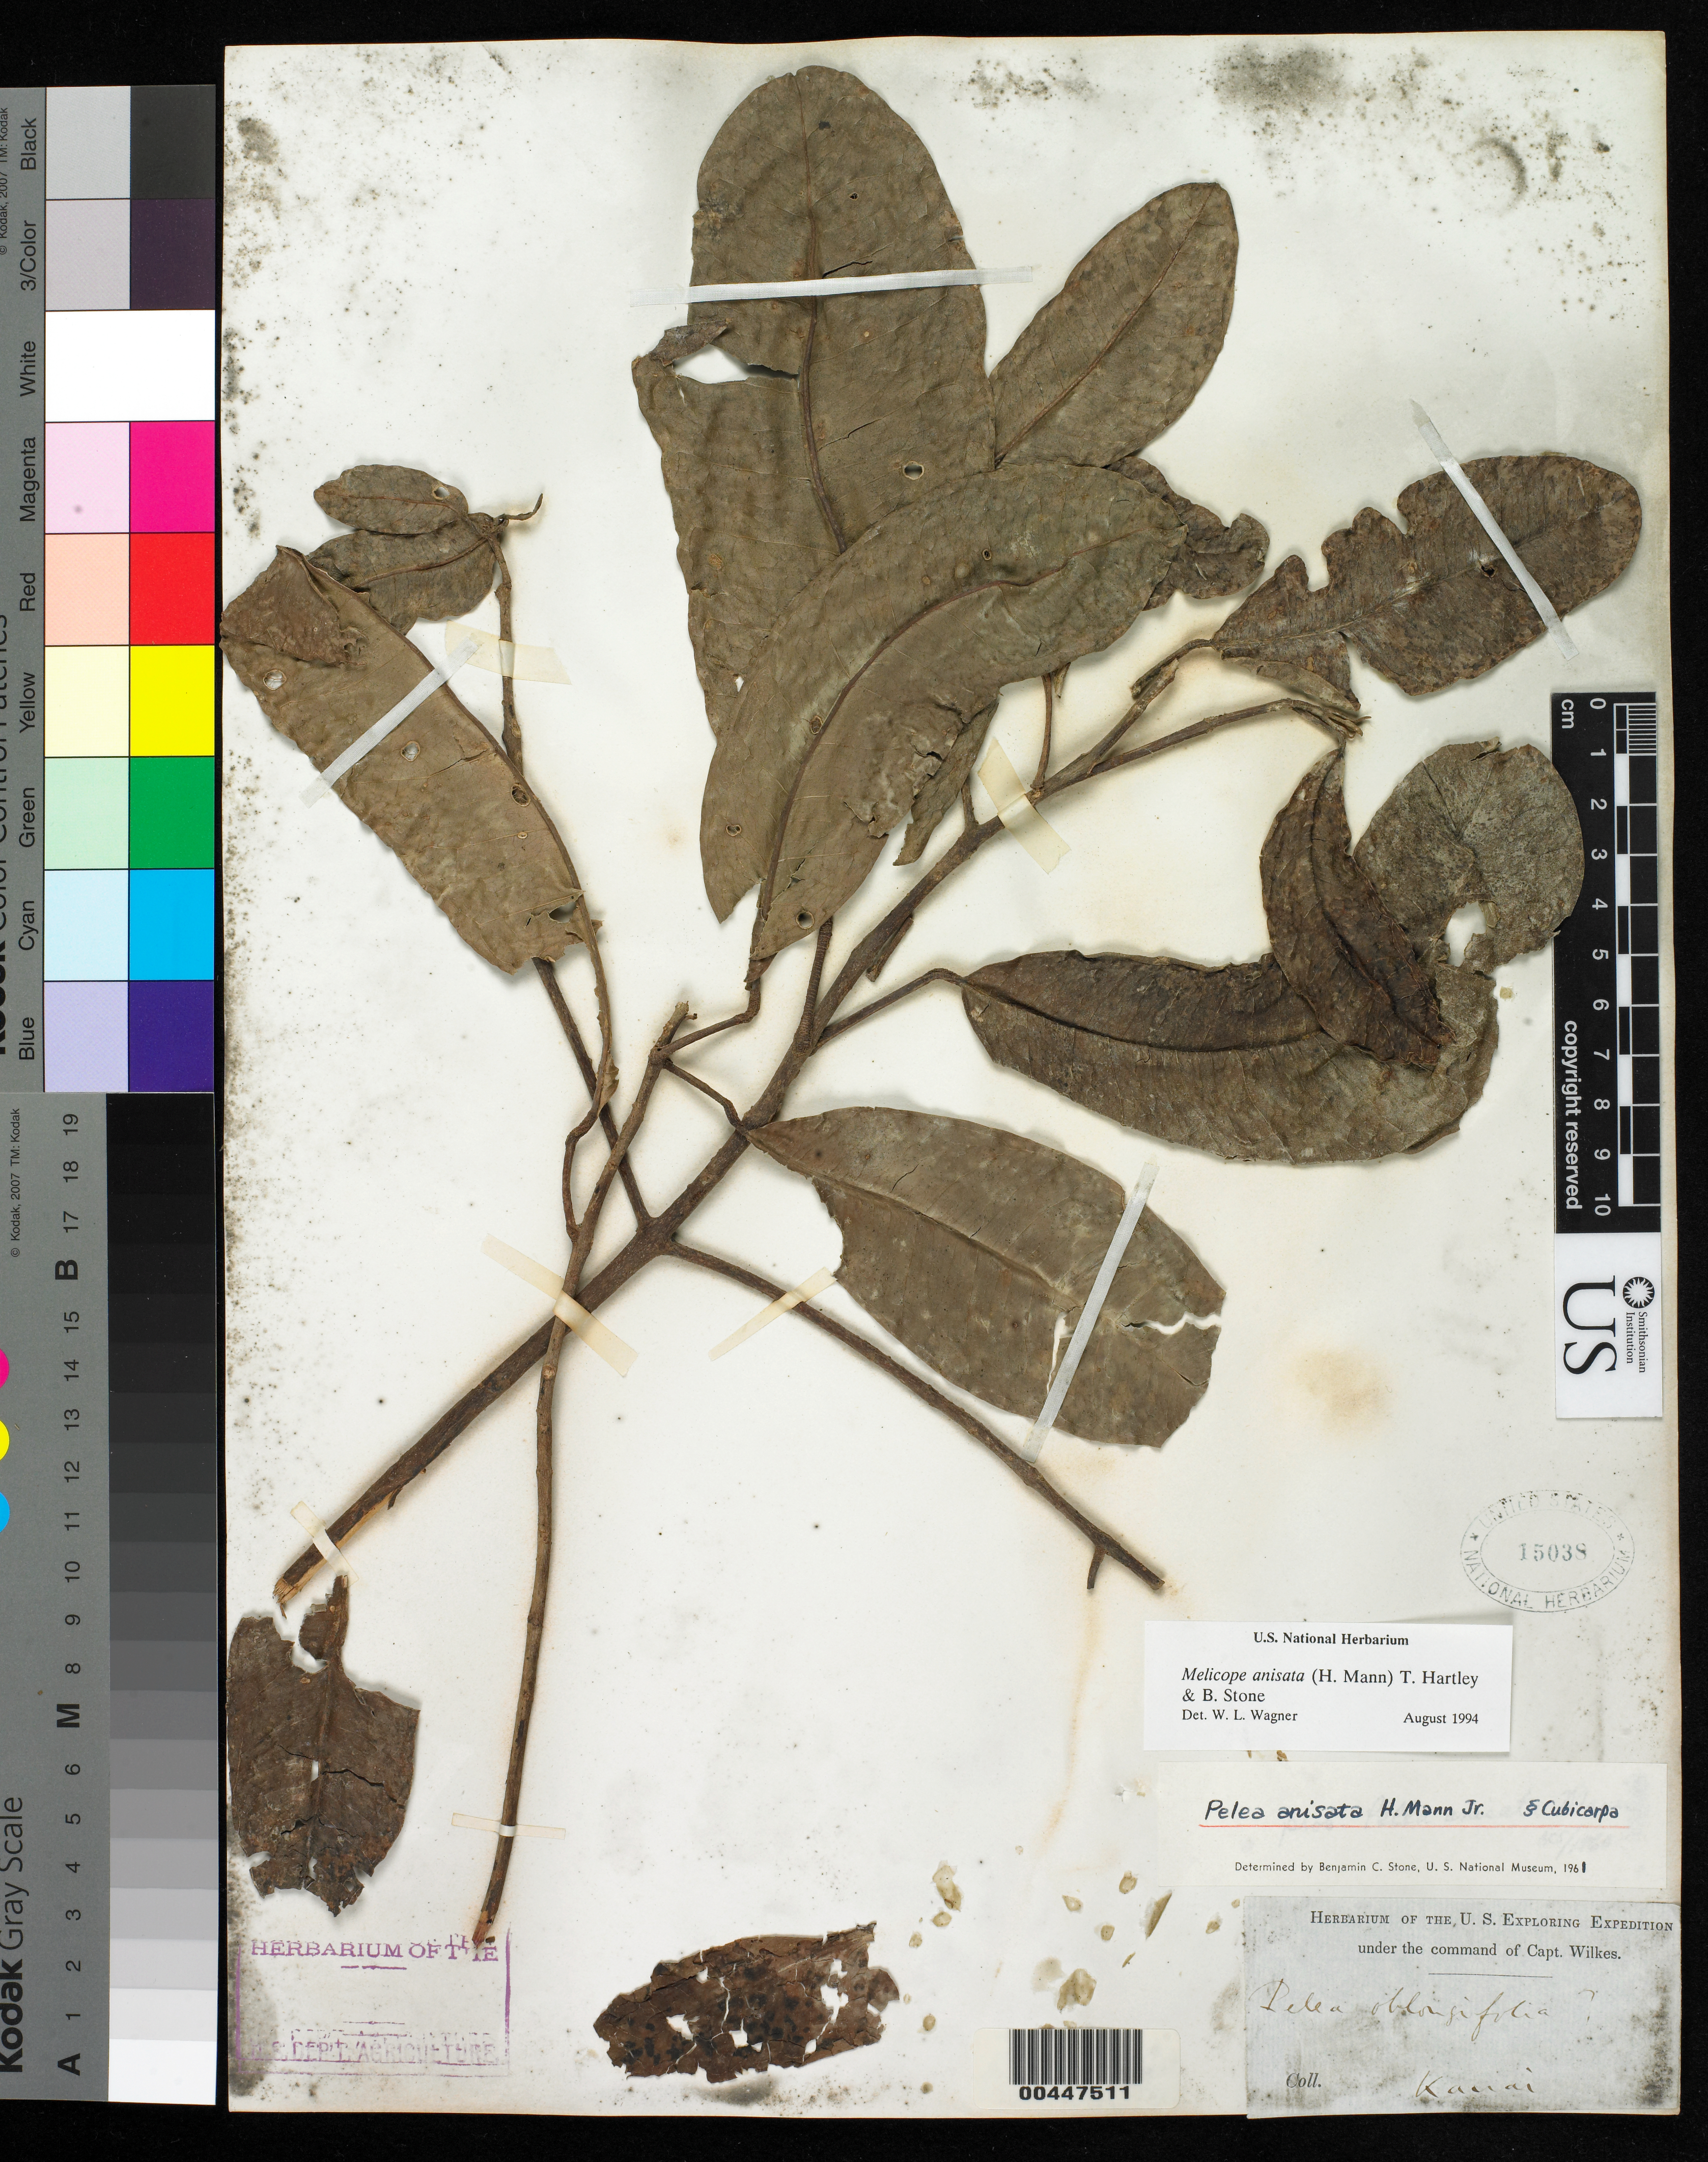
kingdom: Plantae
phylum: Tracheophyta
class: Magnoliopsida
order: Sapindales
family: Rutaceae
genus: Melicope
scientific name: Melicope anisata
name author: (H. Mann) T.G. Hartley & B.C. Stone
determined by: Wagner, W. L., (BOT), Smithsonian Institution - National Museum of Natural History (UNITED STATES)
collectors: Wilkes Explor. Exped.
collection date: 1838/1842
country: United States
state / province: Hawaii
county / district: Kauai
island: Kaua'i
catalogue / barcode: US 15038